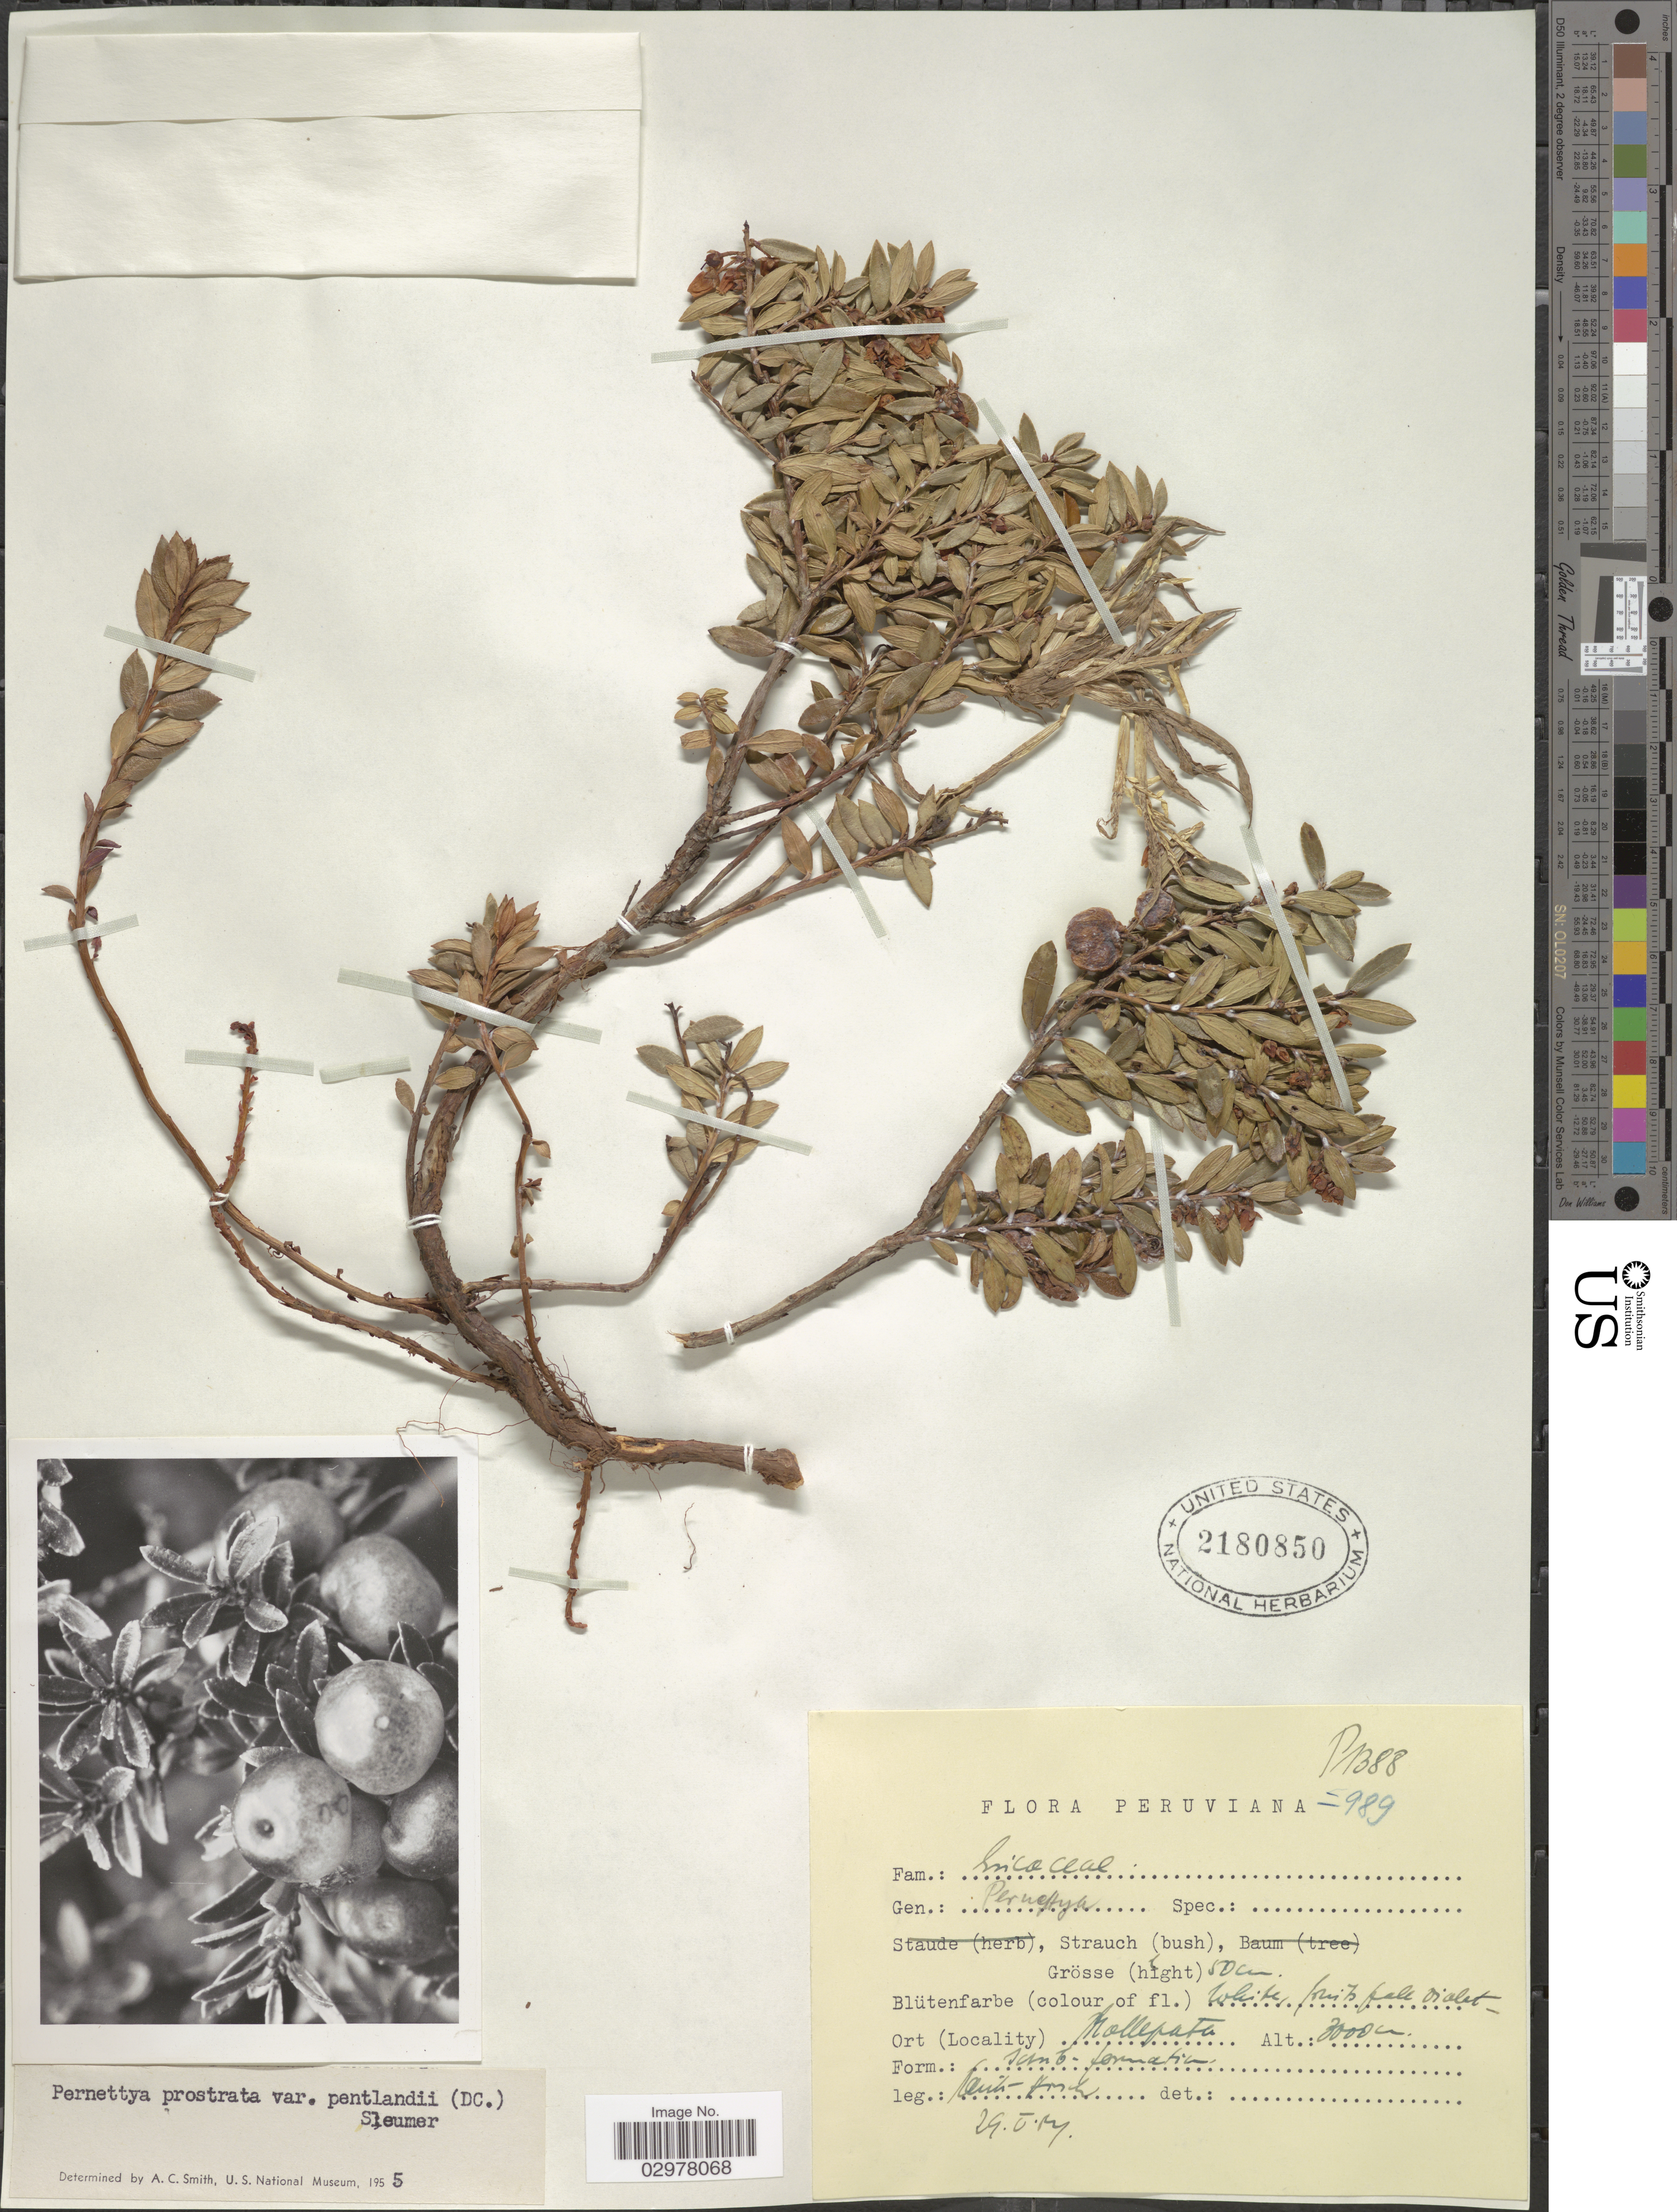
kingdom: Plantae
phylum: Tracheophyta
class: Magnoliopsida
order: Ericales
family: Ericaceae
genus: Pernettya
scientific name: Pernettya prostrata var. pentlandii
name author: (DC.) Sleumer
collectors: W. Rauh & G. Hirsch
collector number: P1388/989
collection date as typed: Transcribed d/m/y: 29/5/84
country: Peru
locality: Mollepata.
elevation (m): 3000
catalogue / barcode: US 2180850